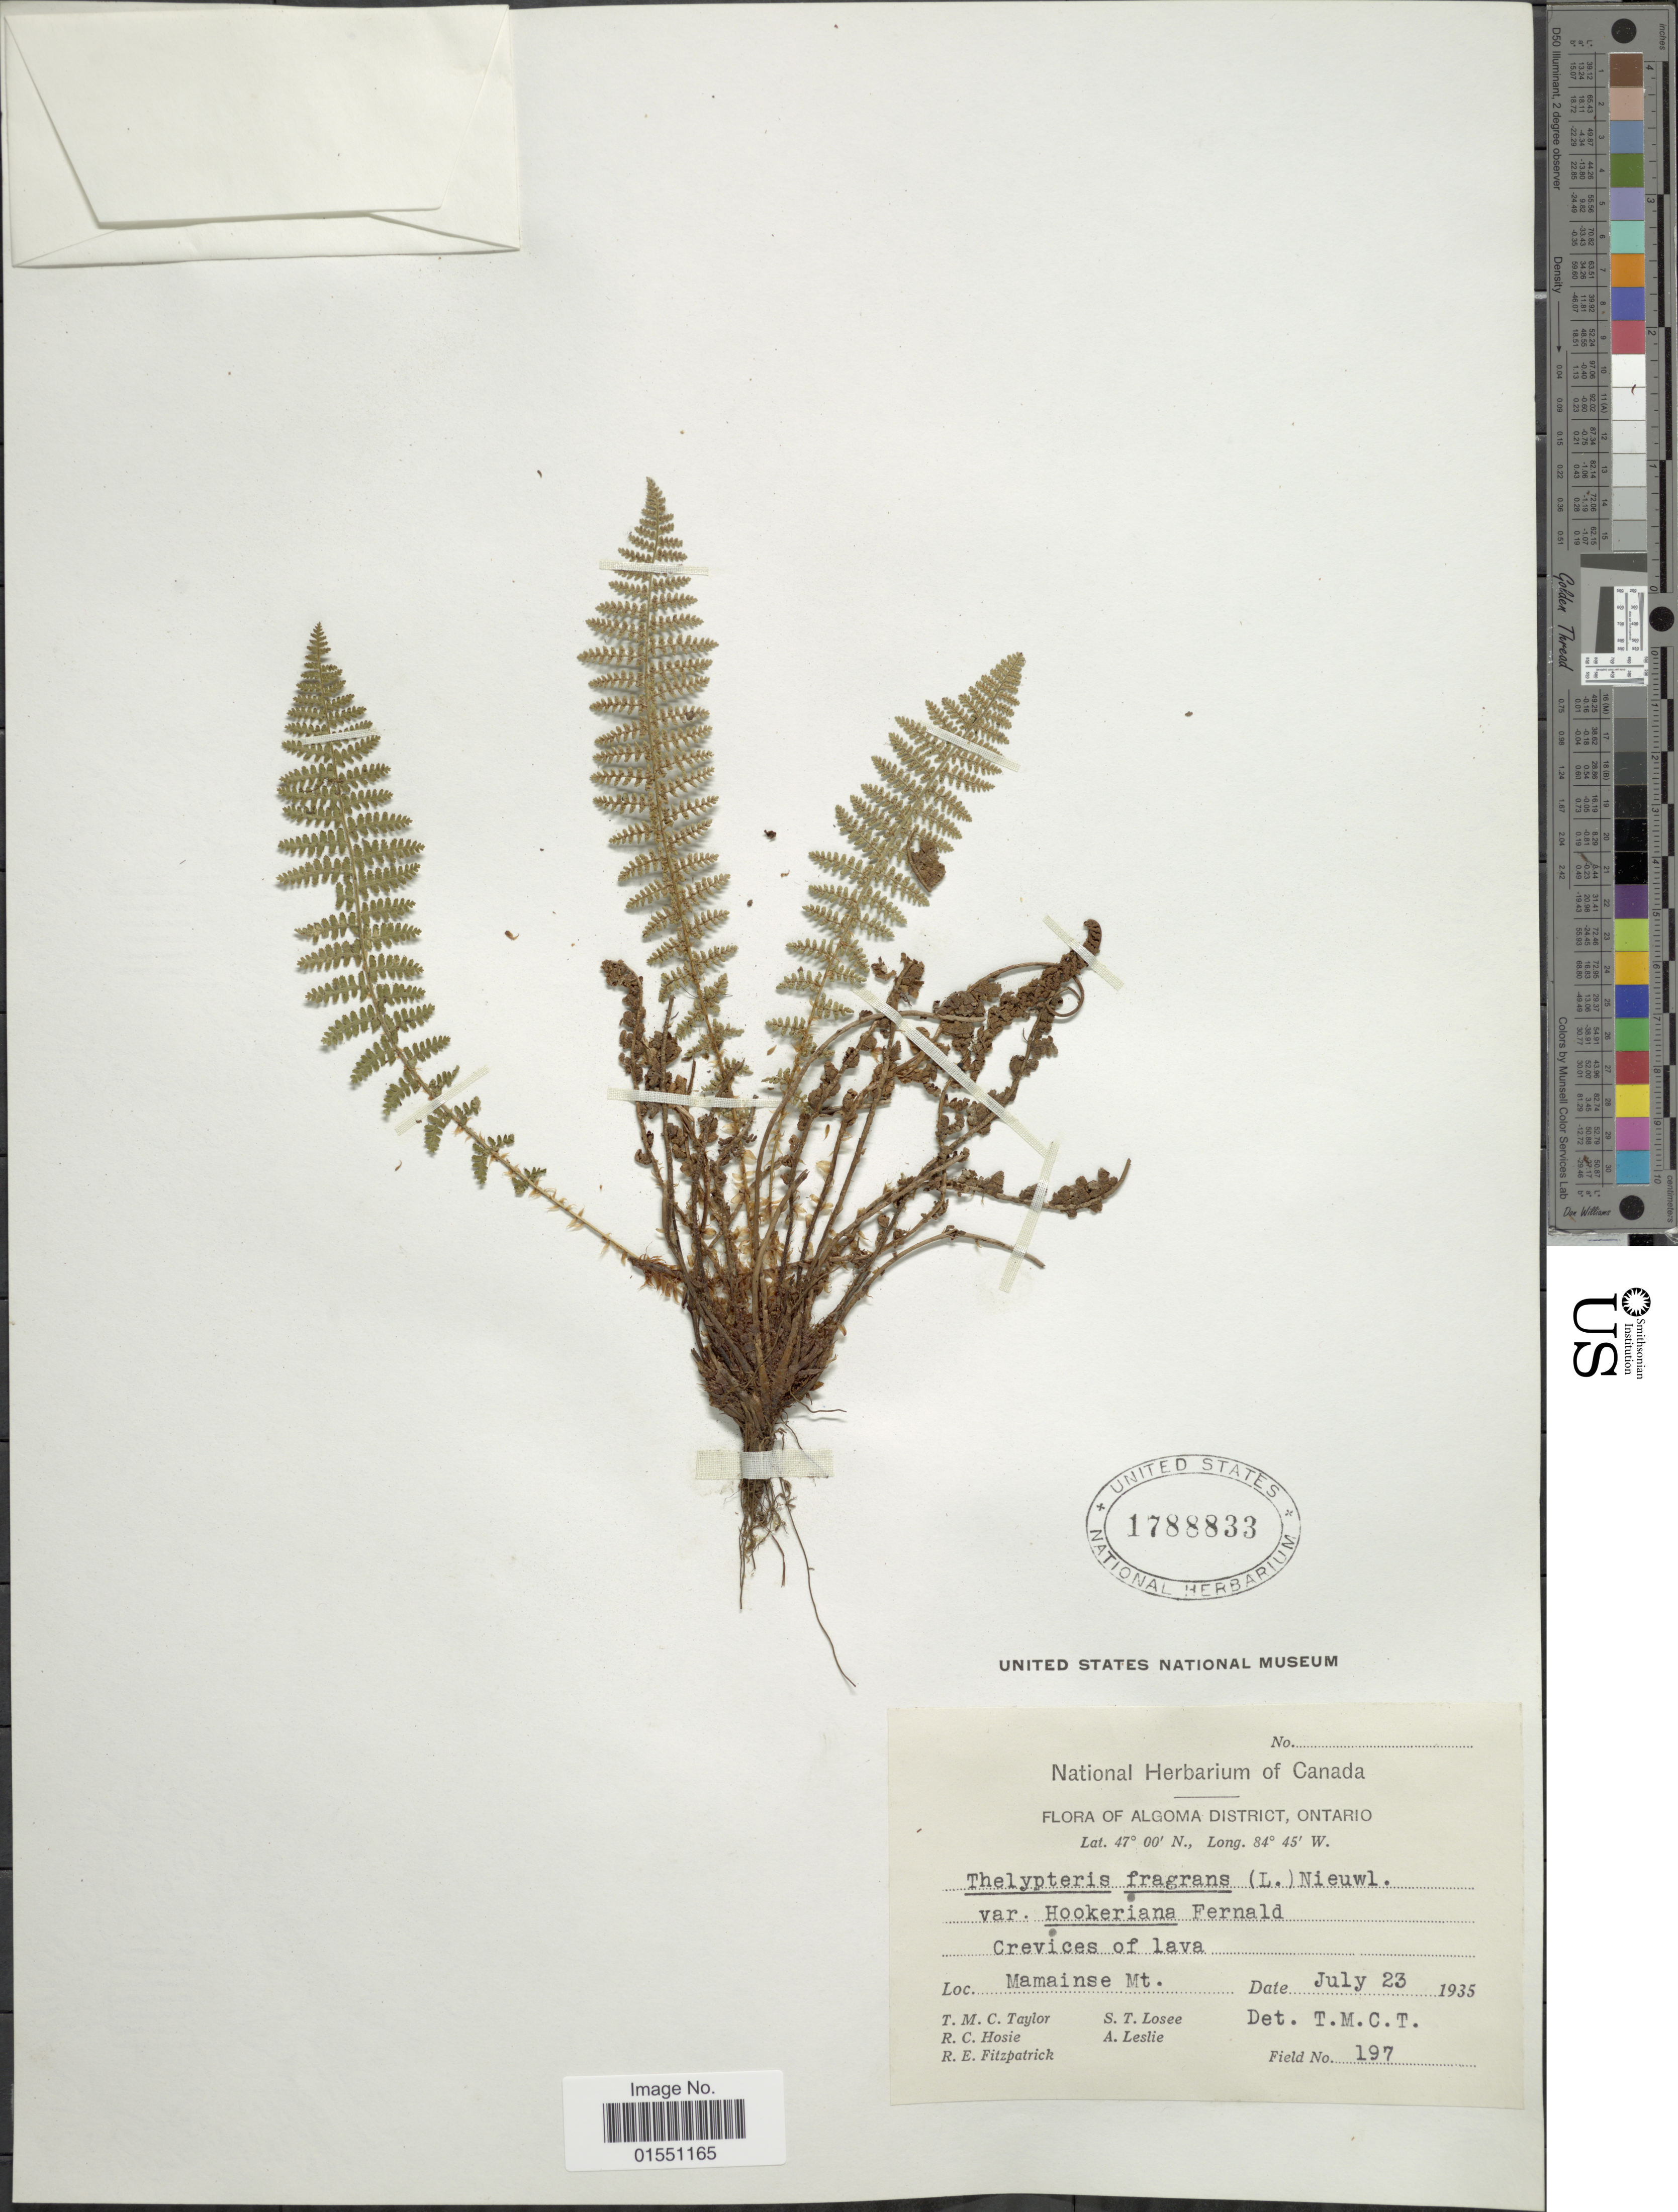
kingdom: Plantae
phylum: Tracheophyta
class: Polypodiopsida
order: Polypodiales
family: Dryopteridaceae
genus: Dryopteris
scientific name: Dryopteris fragrans var. hookeriana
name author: A. Prince ex Weath.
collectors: T. M. C. Taylor, R. Hosie, R. Fitzpatrick, S. Losee & A. Leslie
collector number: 197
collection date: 1935-07-23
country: Canada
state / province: Ontario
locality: Algoma District. Mamainse Mt.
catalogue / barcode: US 1788833